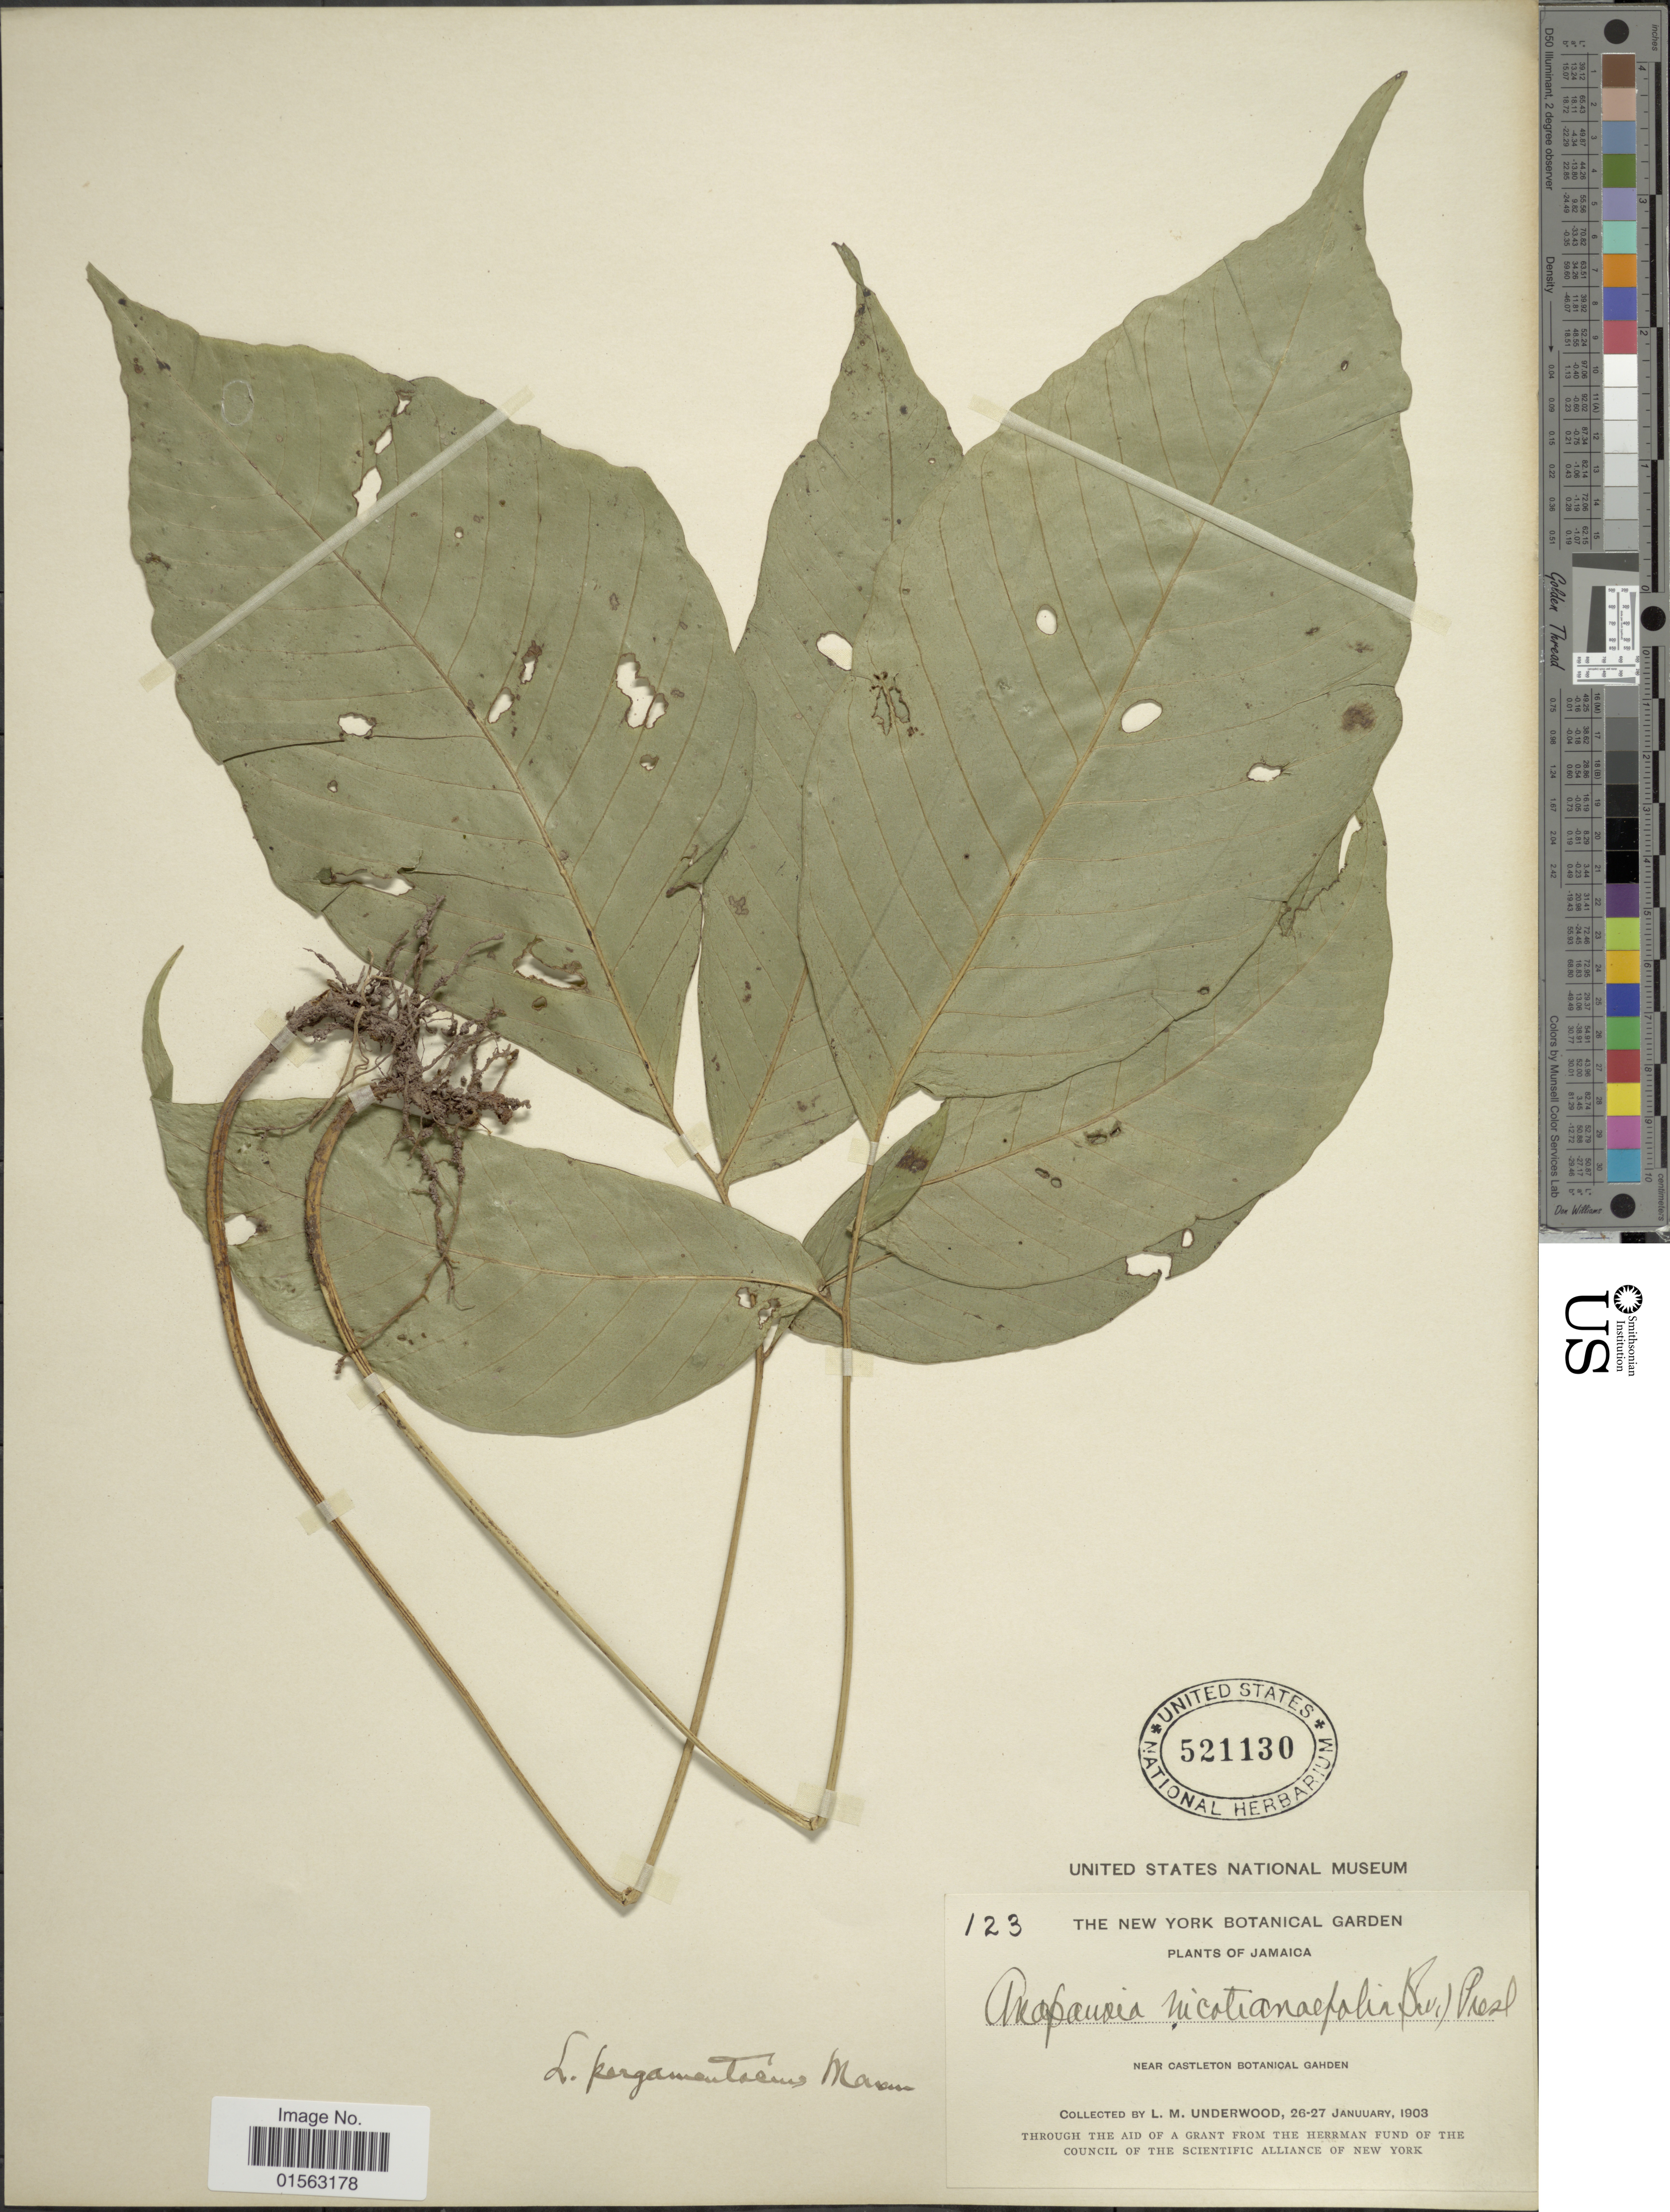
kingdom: Plantae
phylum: Tracheophyta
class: Polypodiopsida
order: Polypodiales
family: Dryopteridaceae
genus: Mickelia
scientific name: Mickelia pergamentacea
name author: (Maxon) R.C. Moran et al.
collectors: L. M. Underwood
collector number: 123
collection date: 1903-01-26/1903-01-27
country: Jamaica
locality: Near Castleton Botanical Gahden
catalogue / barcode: US 521130